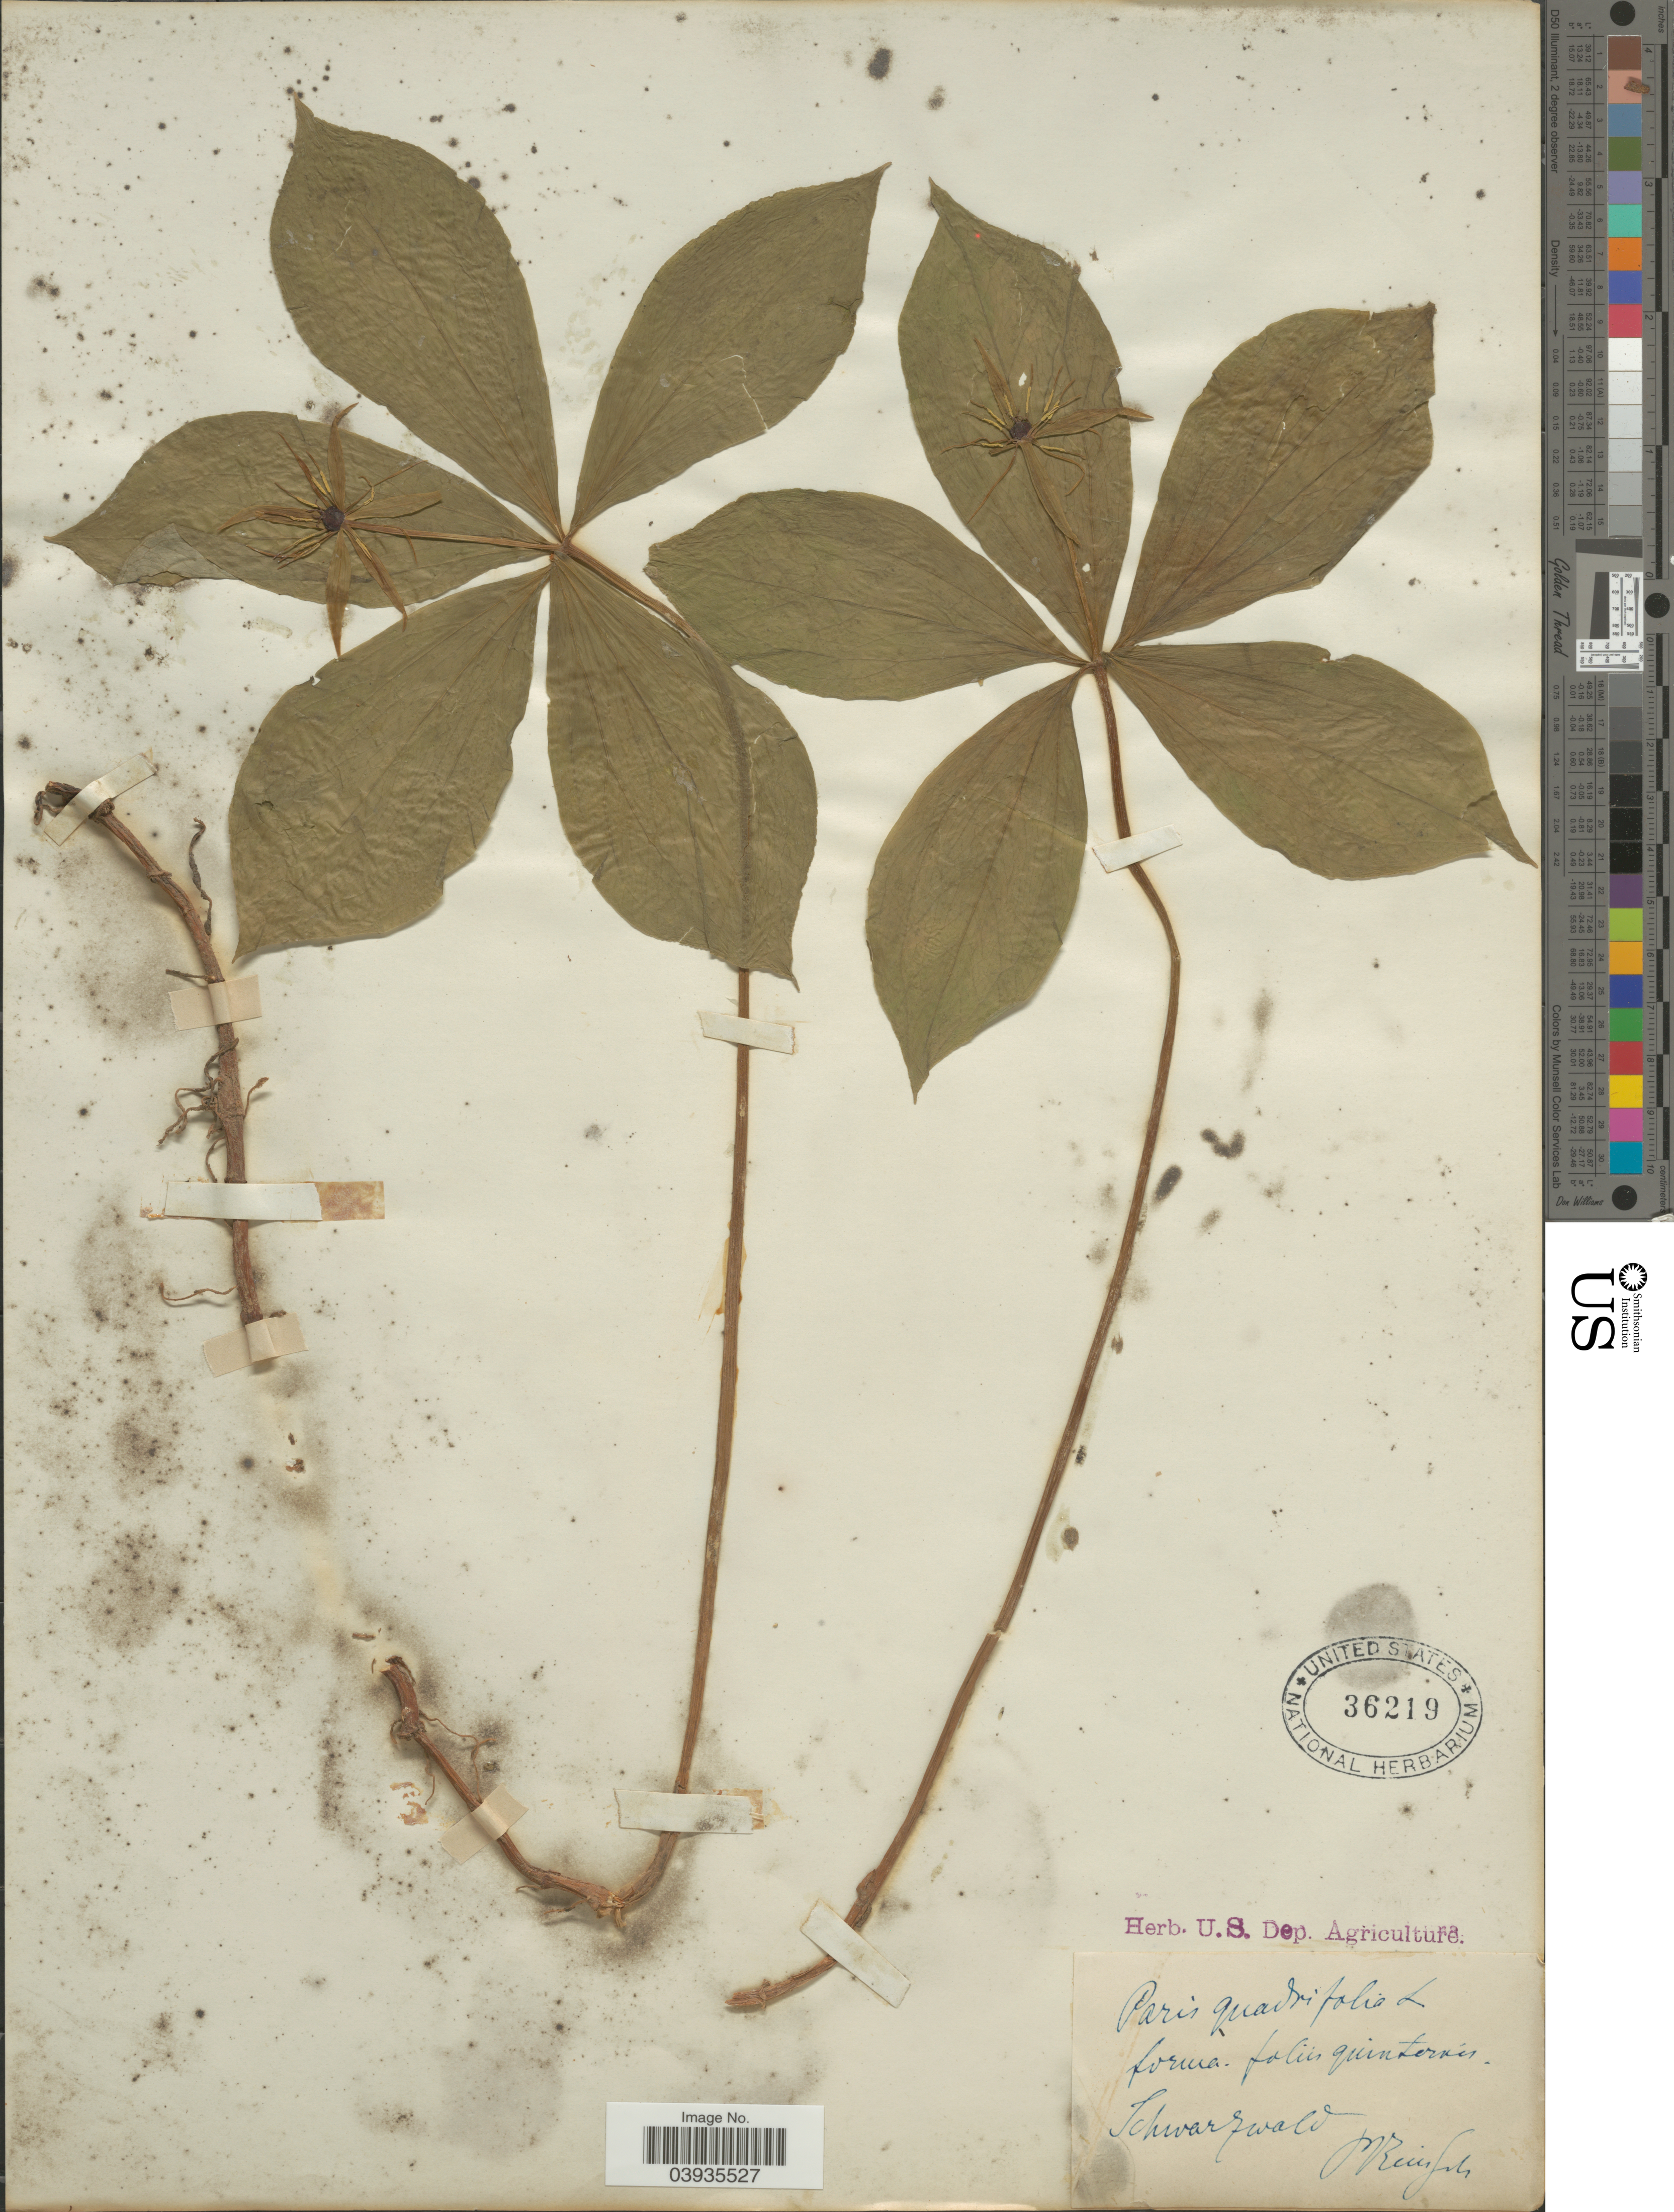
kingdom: Plantae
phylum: Tracheophyta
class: Liliopsida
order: Liliales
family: Melanthiaceae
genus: Paris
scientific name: Paris quadrifolia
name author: L.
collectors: P. Reinsch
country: Germany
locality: Schwarzwald.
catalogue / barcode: US 36219